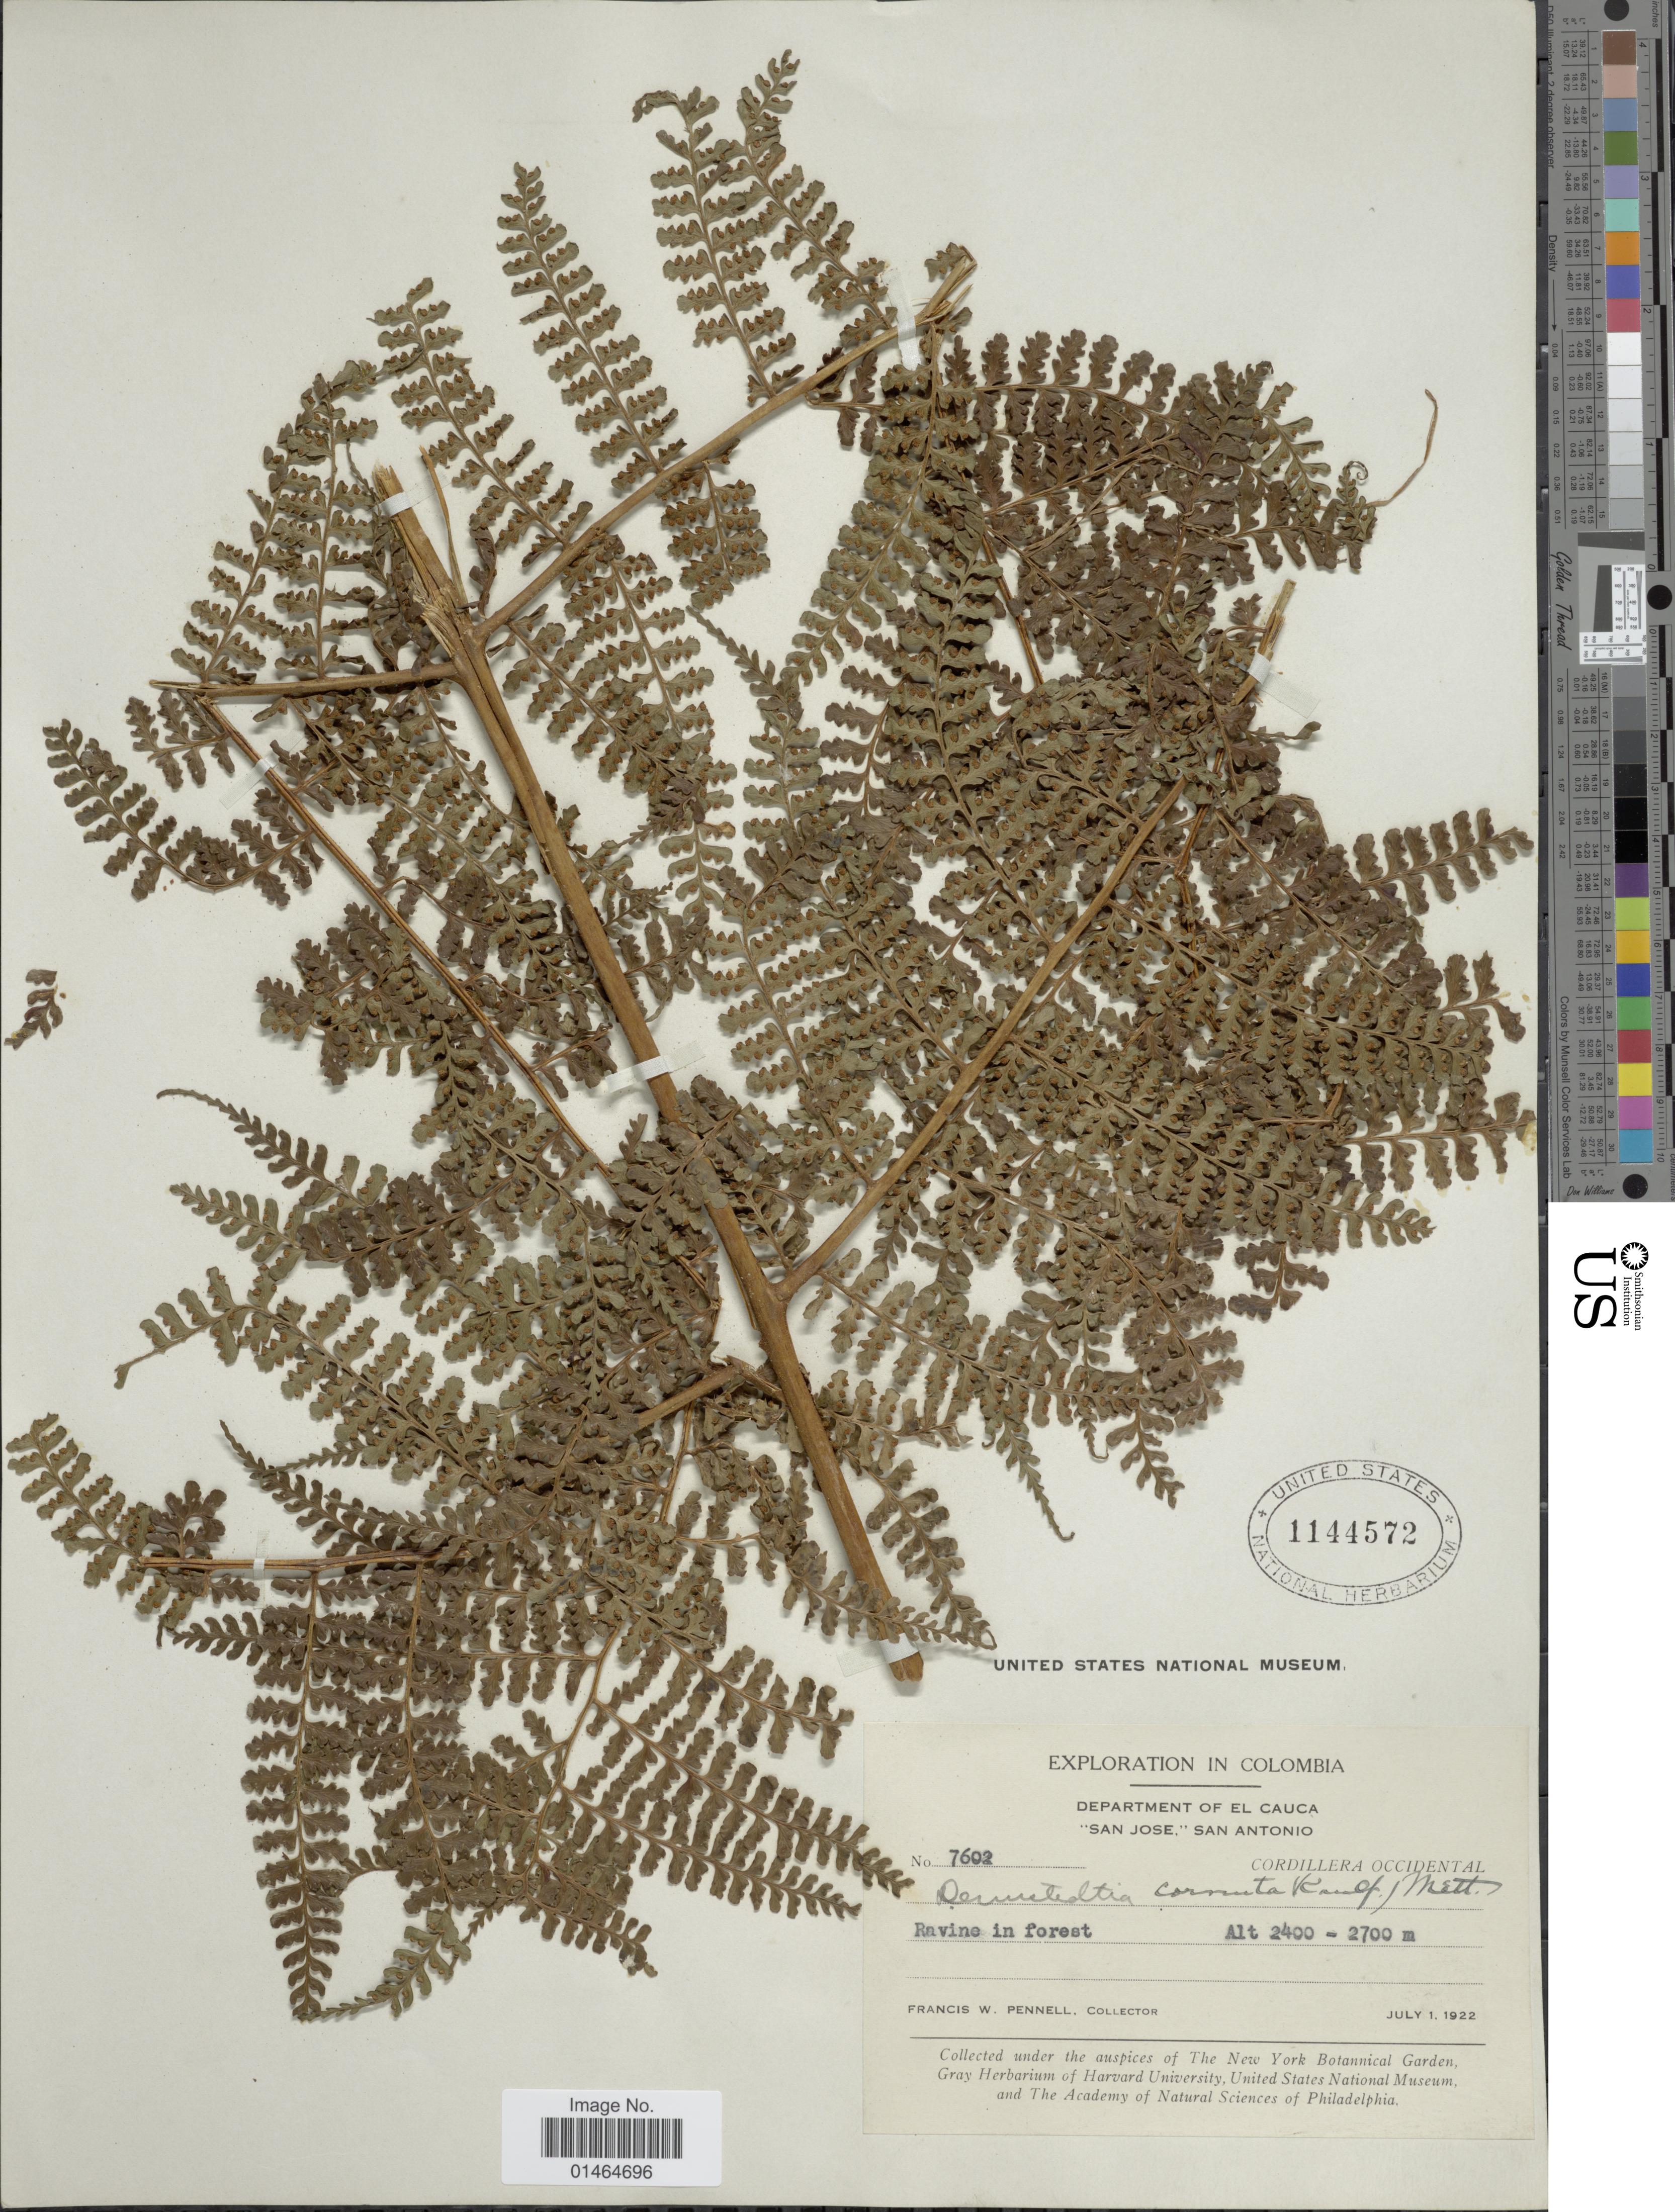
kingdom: Plantae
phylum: Tracheophyta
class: Polypodiopsida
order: Polypodiales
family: Dennstaedtiaceae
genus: Dennstaedtia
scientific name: Dennstaedtia dissecta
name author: (Sw.) T. Moore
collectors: F. W. Pennell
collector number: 7602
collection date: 1922-07-01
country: Colombia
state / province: Cauca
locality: San Jose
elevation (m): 2400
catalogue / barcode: US 1144572